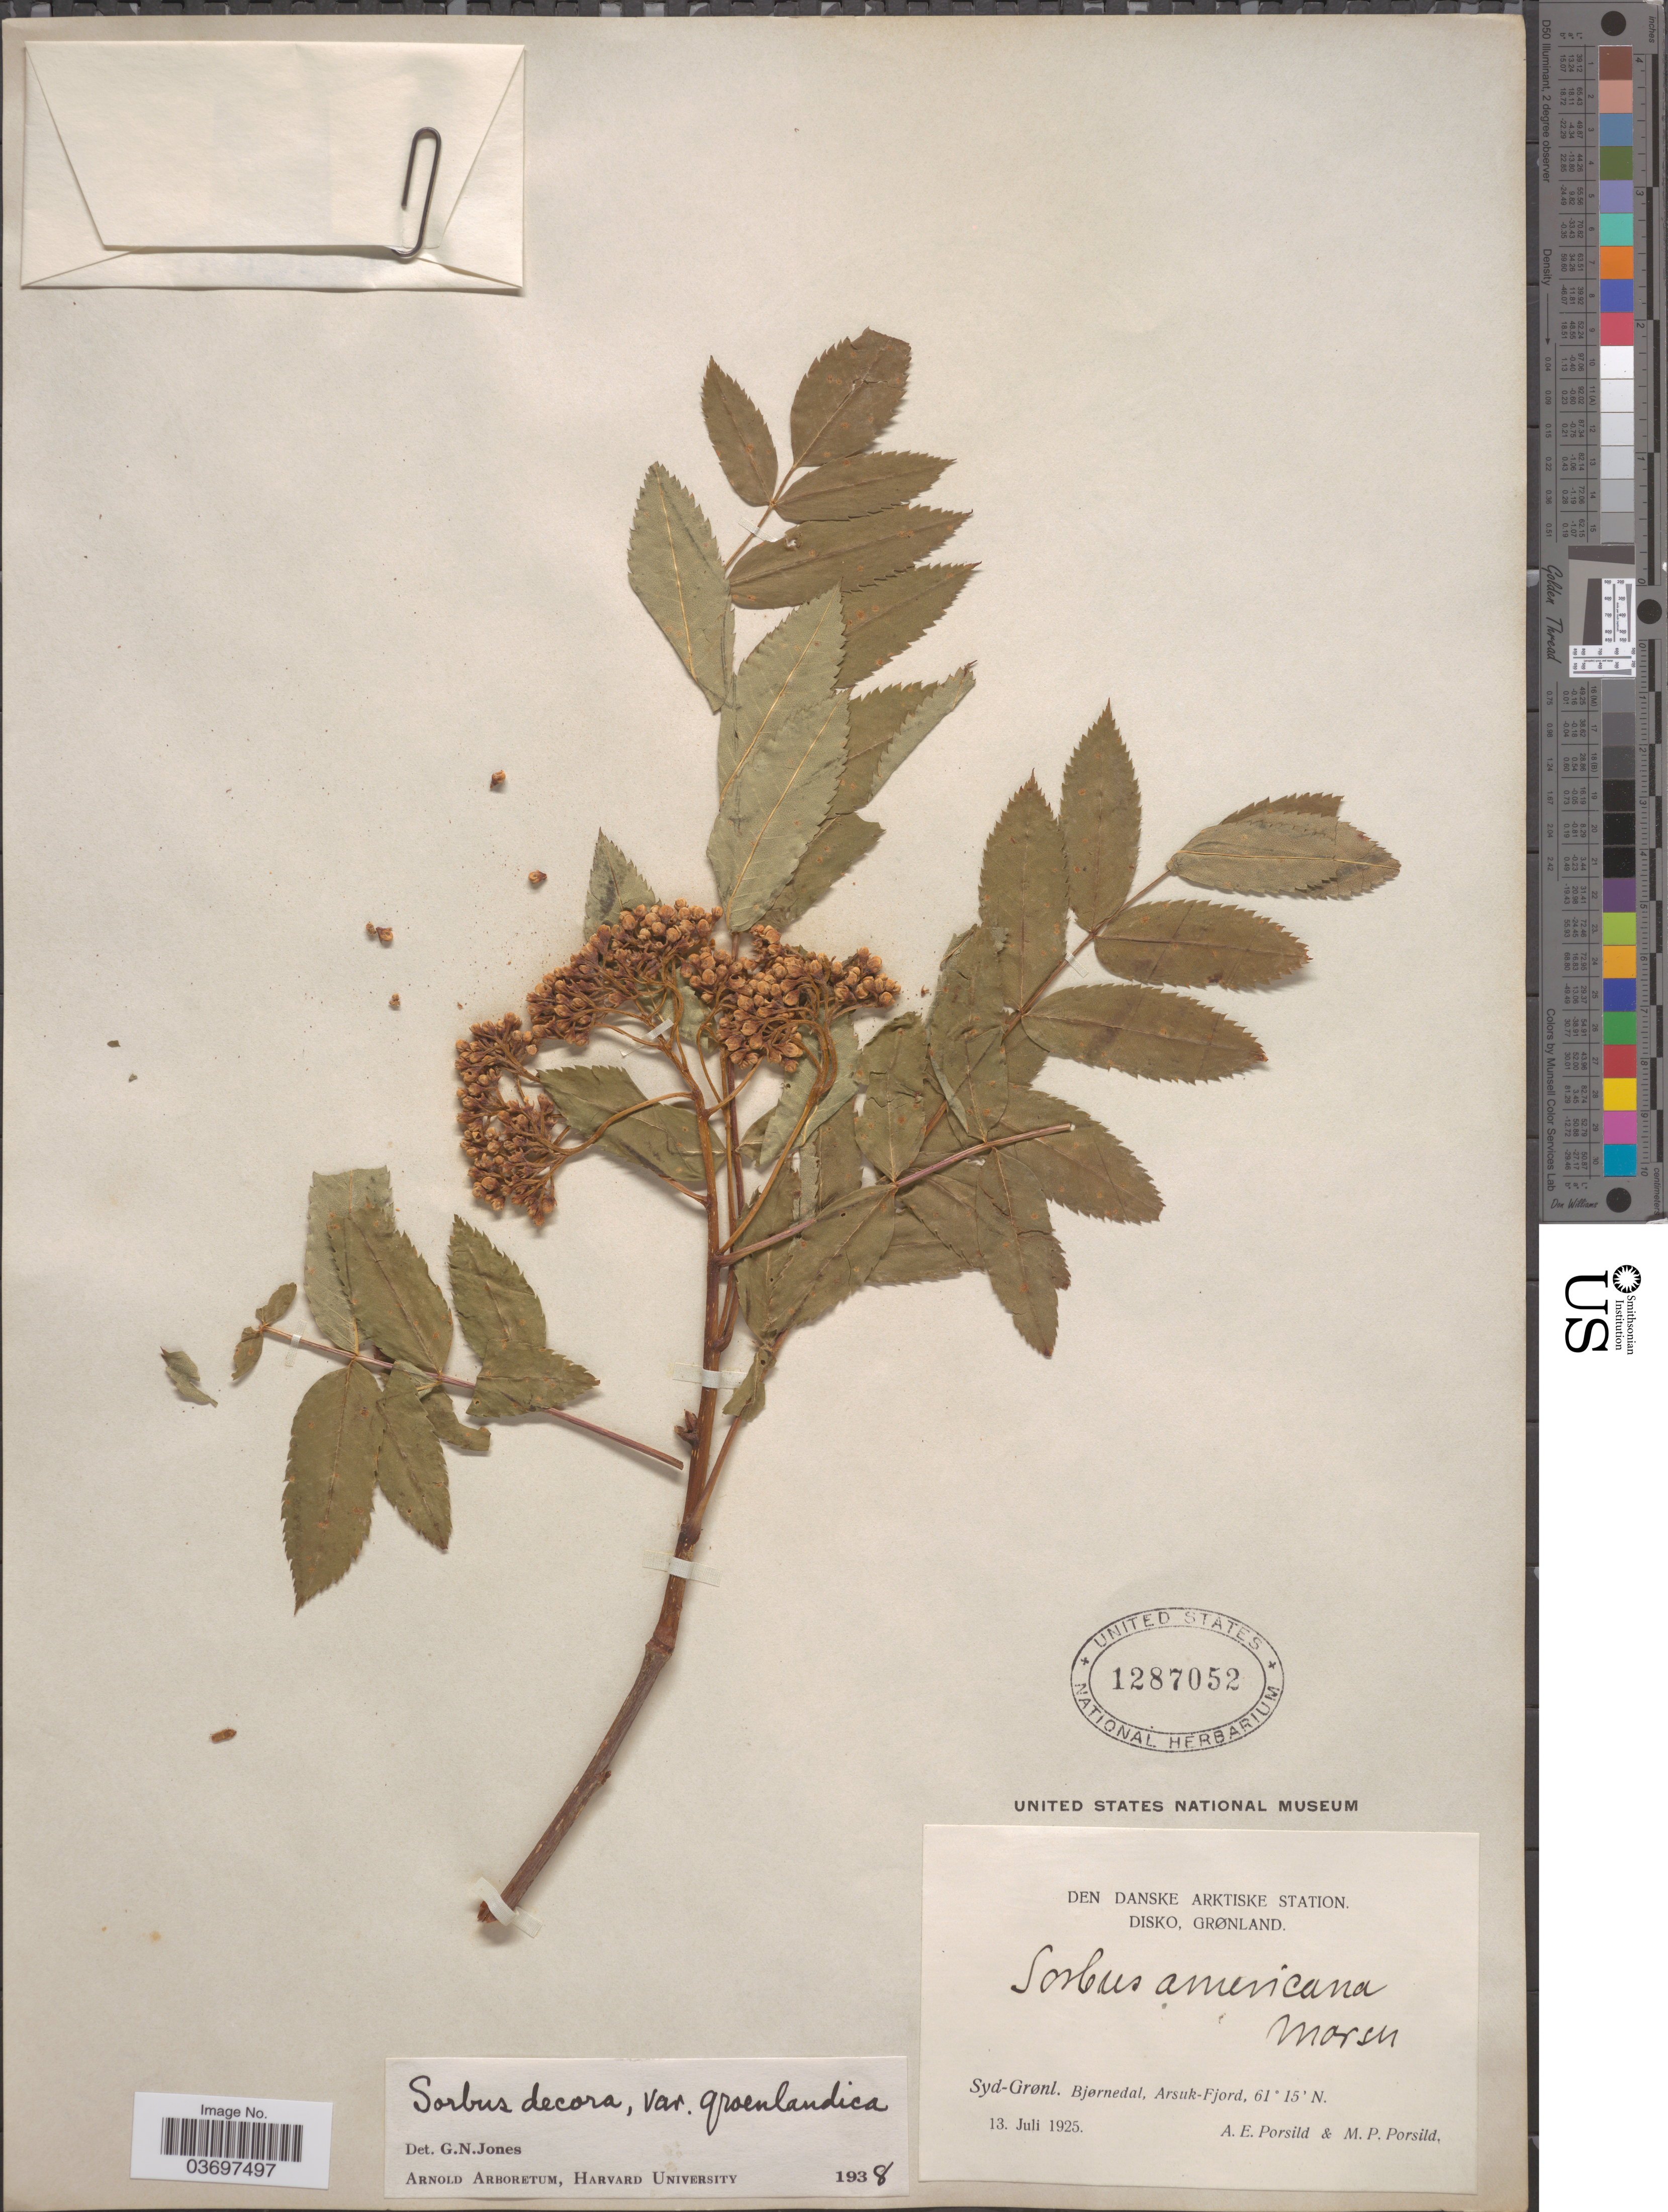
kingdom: Plantae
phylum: Tracheophyta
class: Magnoliopsida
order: Rosales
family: Rosaceae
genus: Sorbus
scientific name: Sorbus decora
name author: (Sarg.) C.K. Schneid.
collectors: A. E. Porsild & M. P. Porsild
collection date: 1925-07-13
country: Greenland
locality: Den Danske Arktiske Station. Disko, Grønland. Syd-Grønl. Bjørnedal, Arsuk-Fjord.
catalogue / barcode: US 1287052